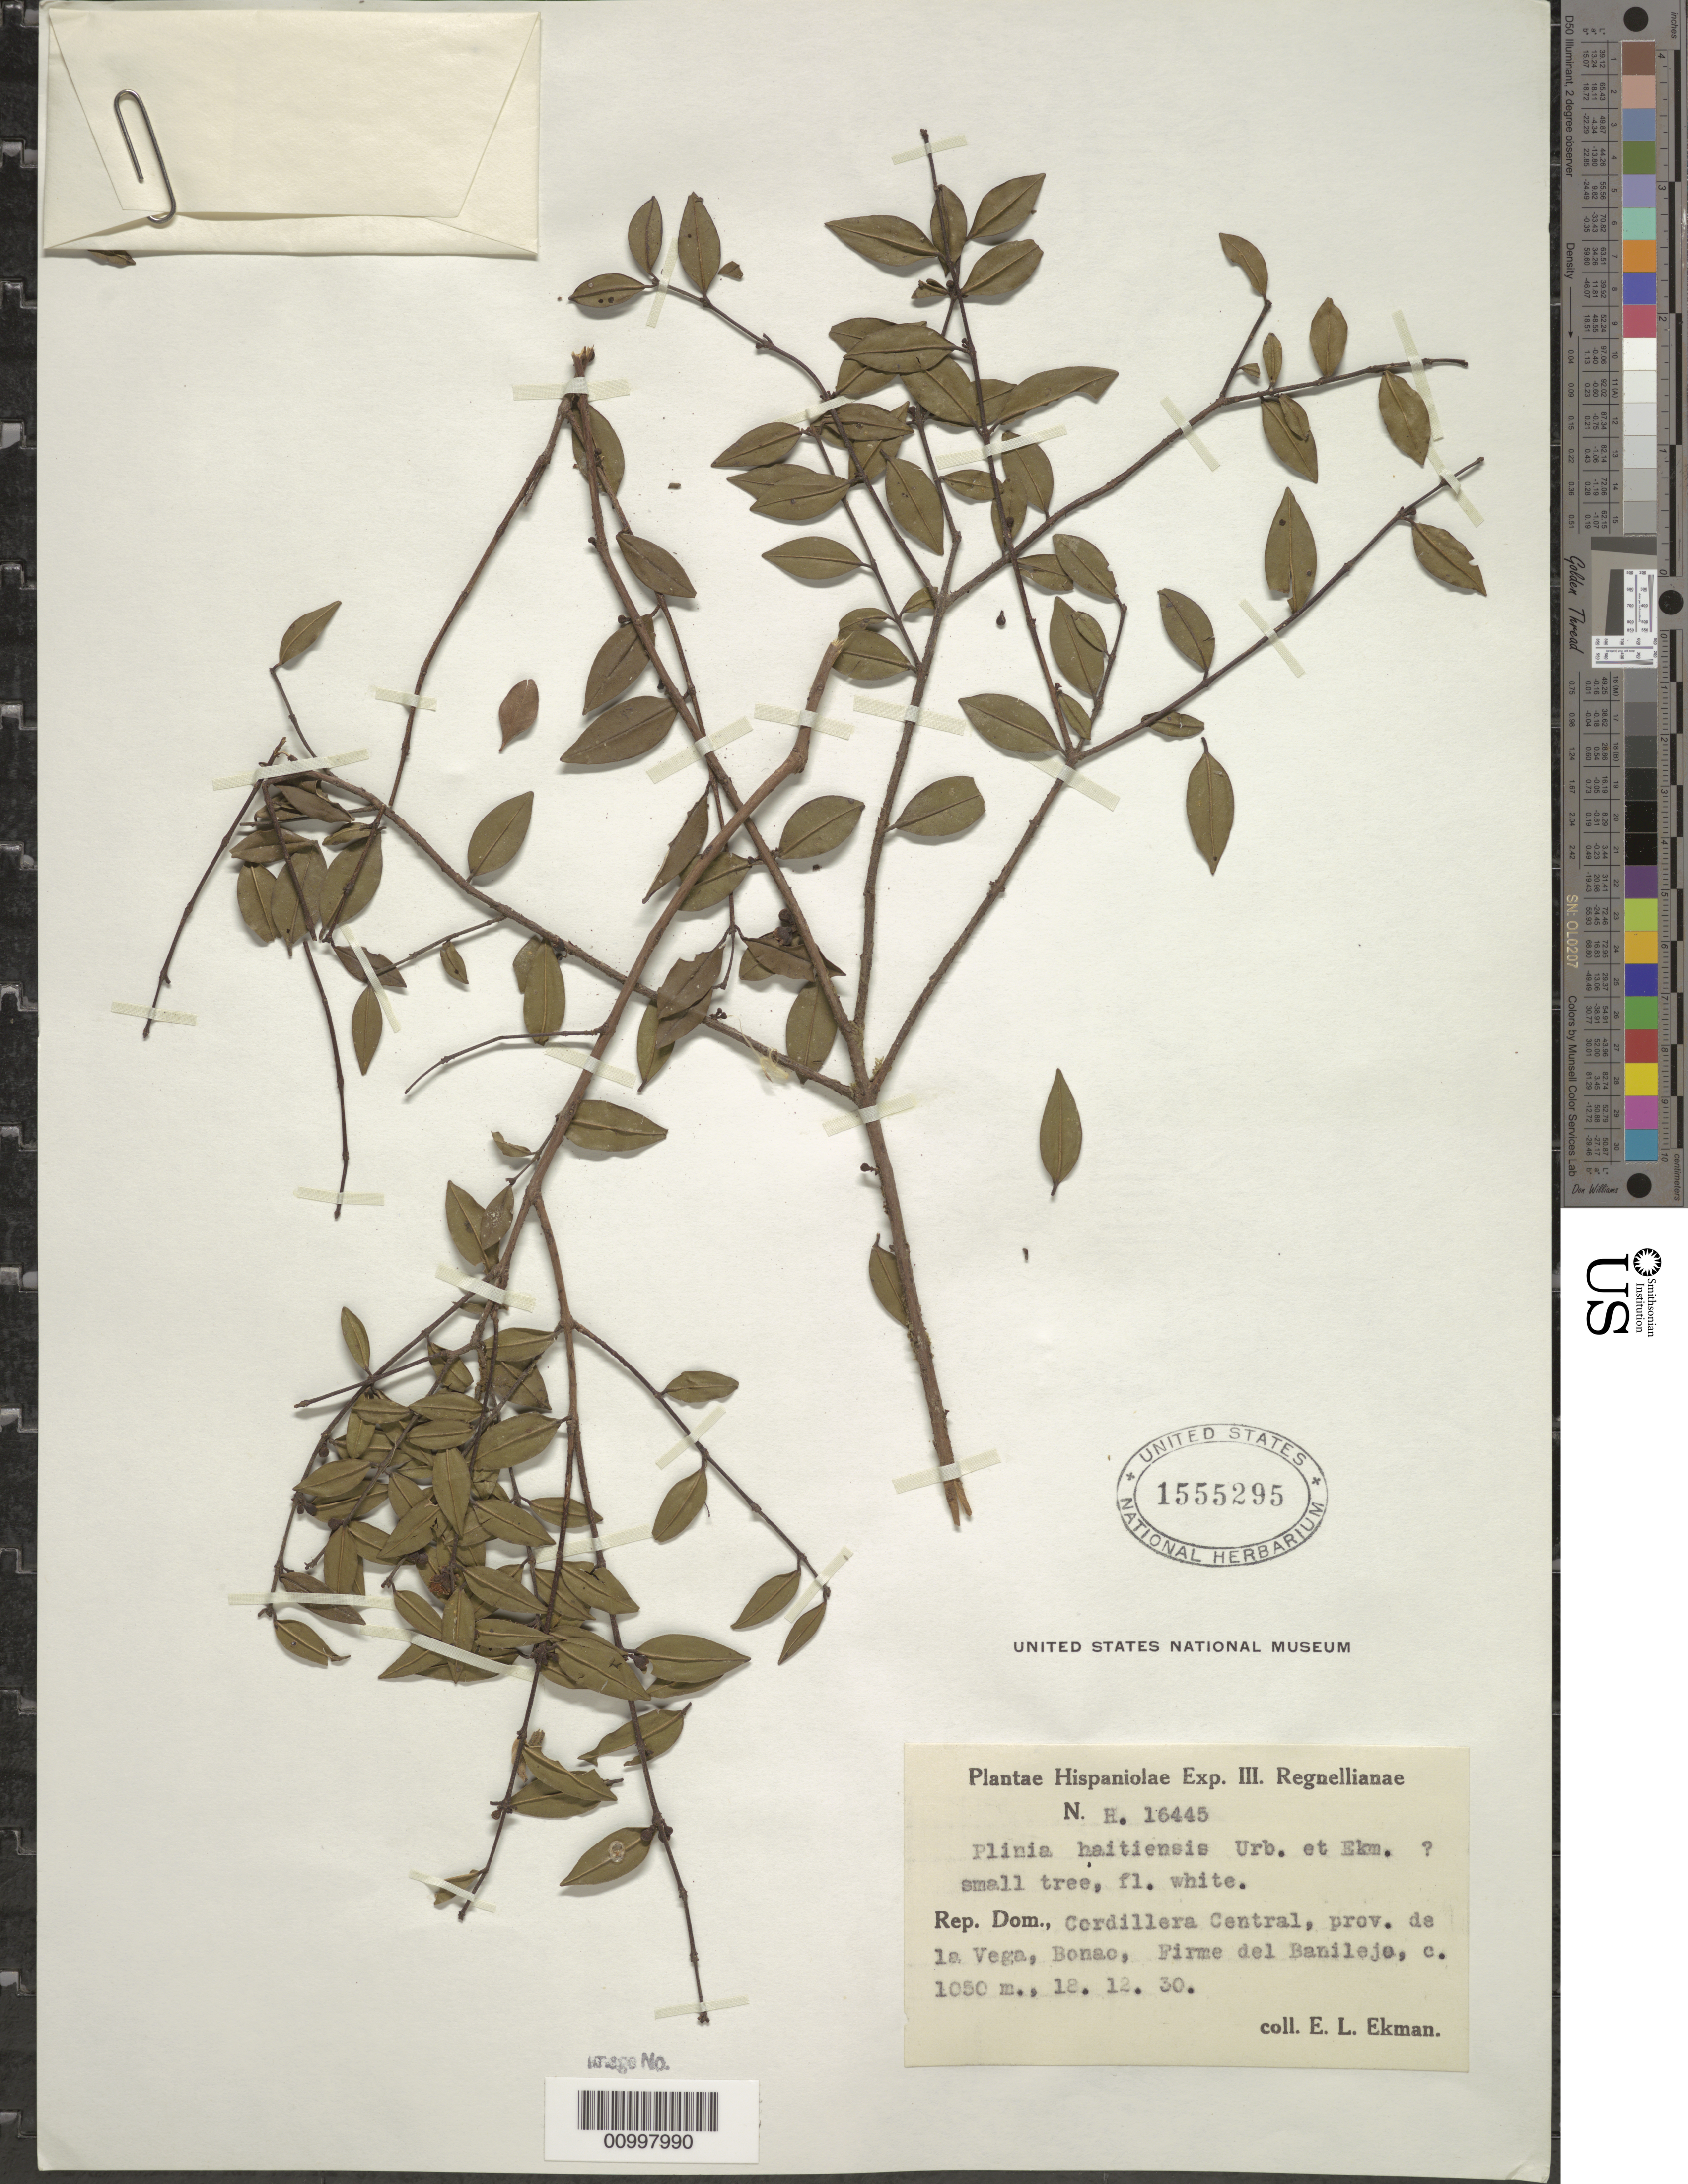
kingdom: Plantae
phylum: Tracheophyta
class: Magnoliopsida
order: Myrtales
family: Myrtaceae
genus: Plinia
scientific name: Plinia haitiensis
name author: Urb. & Ekman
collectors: E. L. Ekman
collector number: H 16445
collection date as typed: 12 Dec 1930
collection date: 1930-12-12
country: Dominican Republic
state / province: La Vega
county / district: Bonao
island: Hispaniola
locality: Cordillera Central, Firme del Banileja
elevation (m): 1050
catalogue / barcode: US 1555295